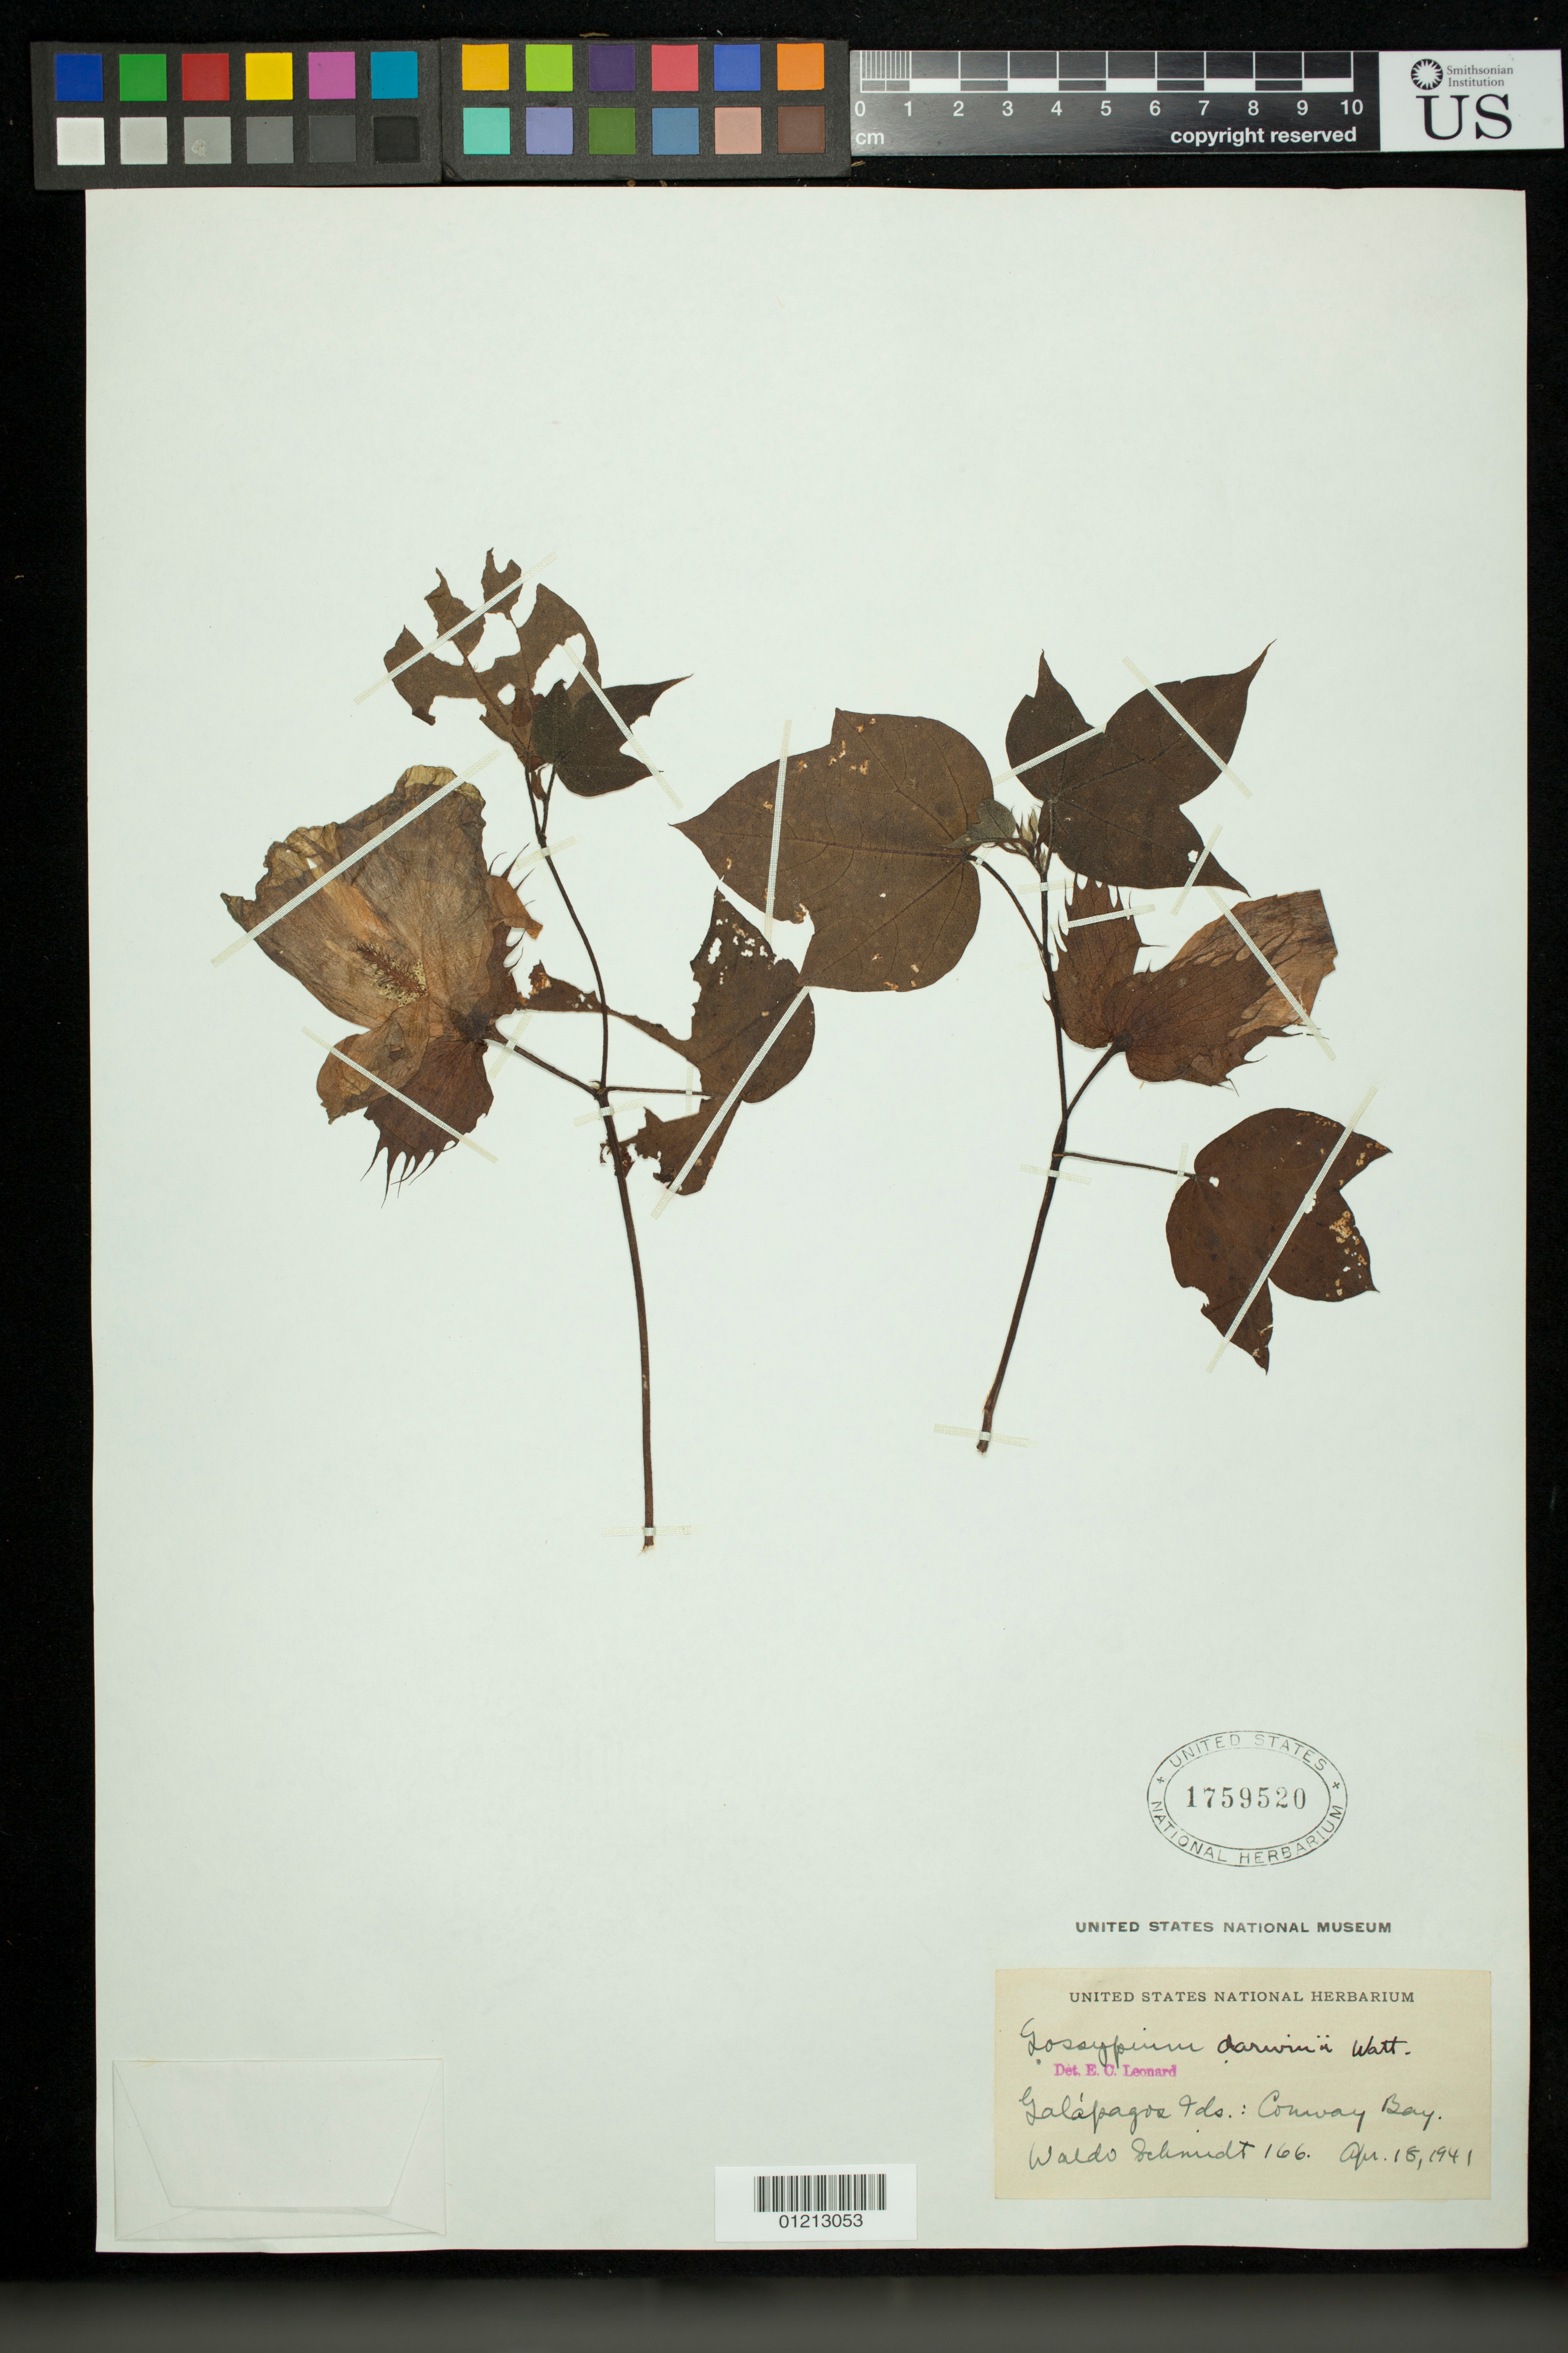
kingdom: Plantae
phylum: Tracheophyta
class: Magnoliopsida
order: Malvales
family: Malvaceae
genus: Gossypium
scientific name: Gossypium barbadense var. darwinii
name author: (G. Watt) J.B. Hutch.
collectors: W. Schmidt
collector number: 166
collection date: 1941-04-18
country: Ecuador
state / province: Colón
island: Santa Cruz [Indefatigable, Chaves]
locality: Conway Bay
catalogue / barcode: US 1759520